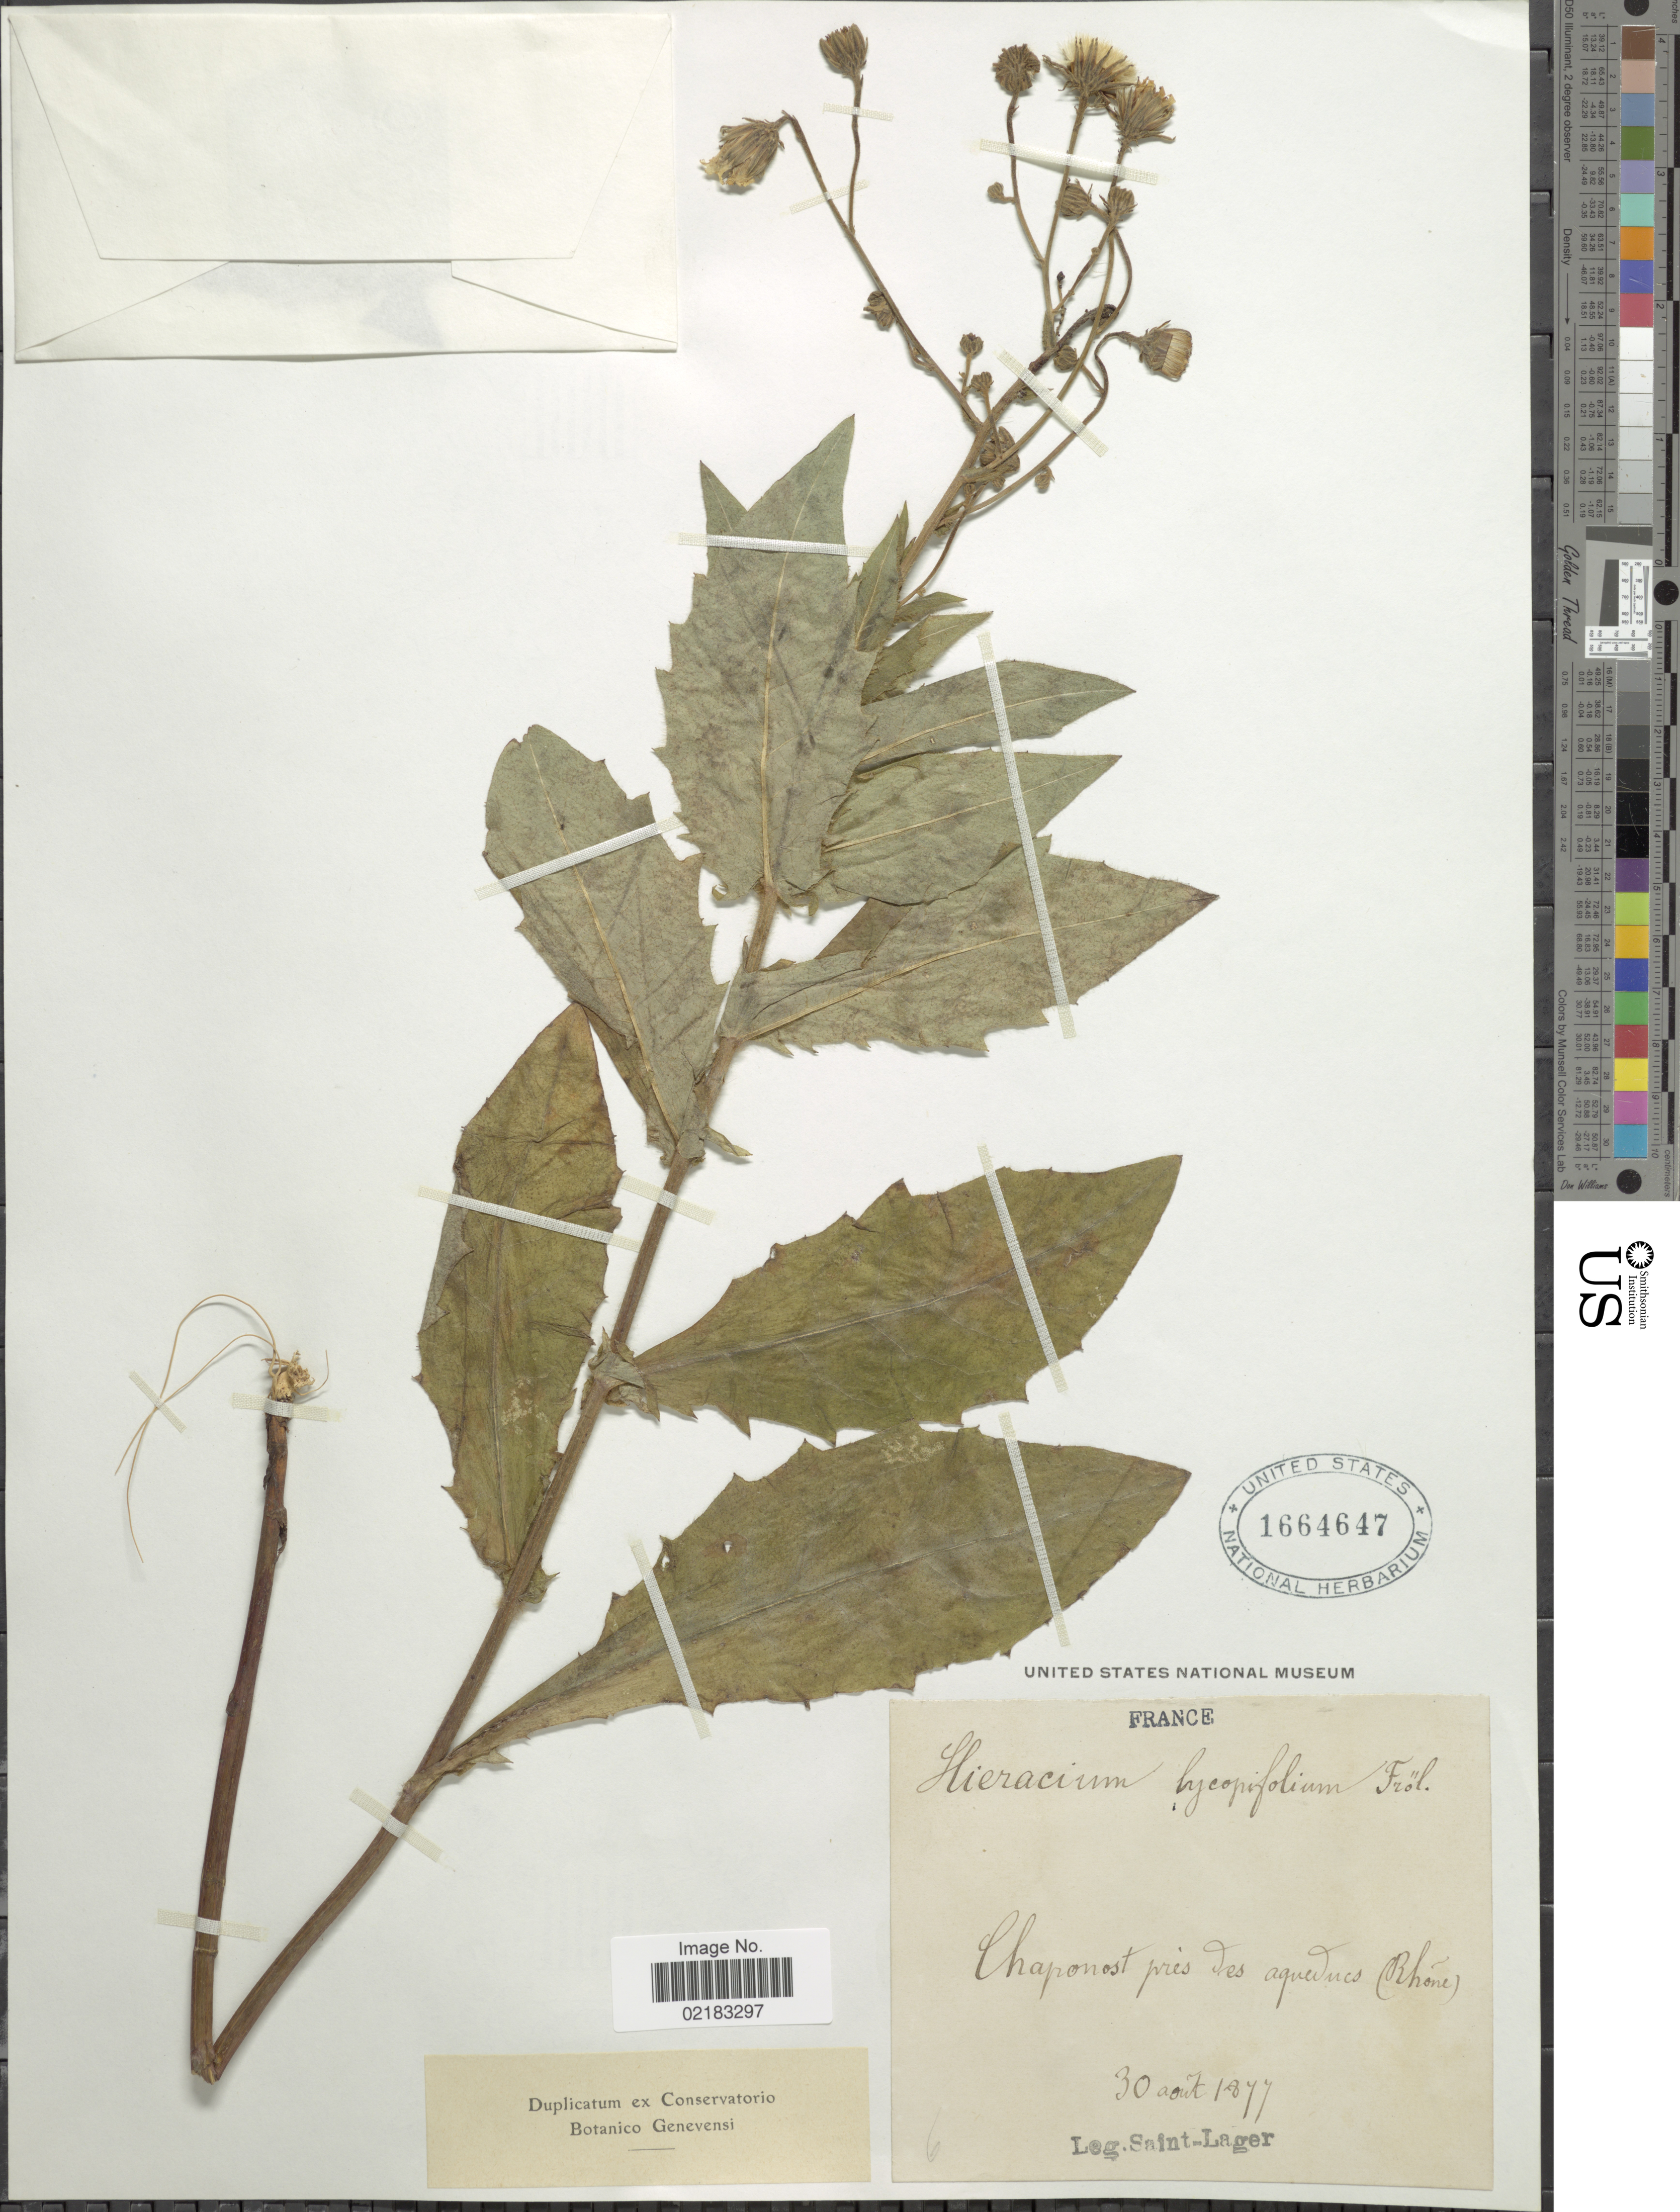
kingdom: Plantae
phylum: Tracheophyta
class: Magnoliopsida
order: Asterales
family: Asteraceae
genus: Hieracium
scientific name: Hieracium lycopifolium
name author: Froel.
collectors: Saint-Lager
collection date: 1899-10-30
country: France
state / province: Auvergne-Rhône-Alpes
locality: France: Chaponost pres des aquedues [interpreted] (Rhone)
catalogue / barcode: US 1664647